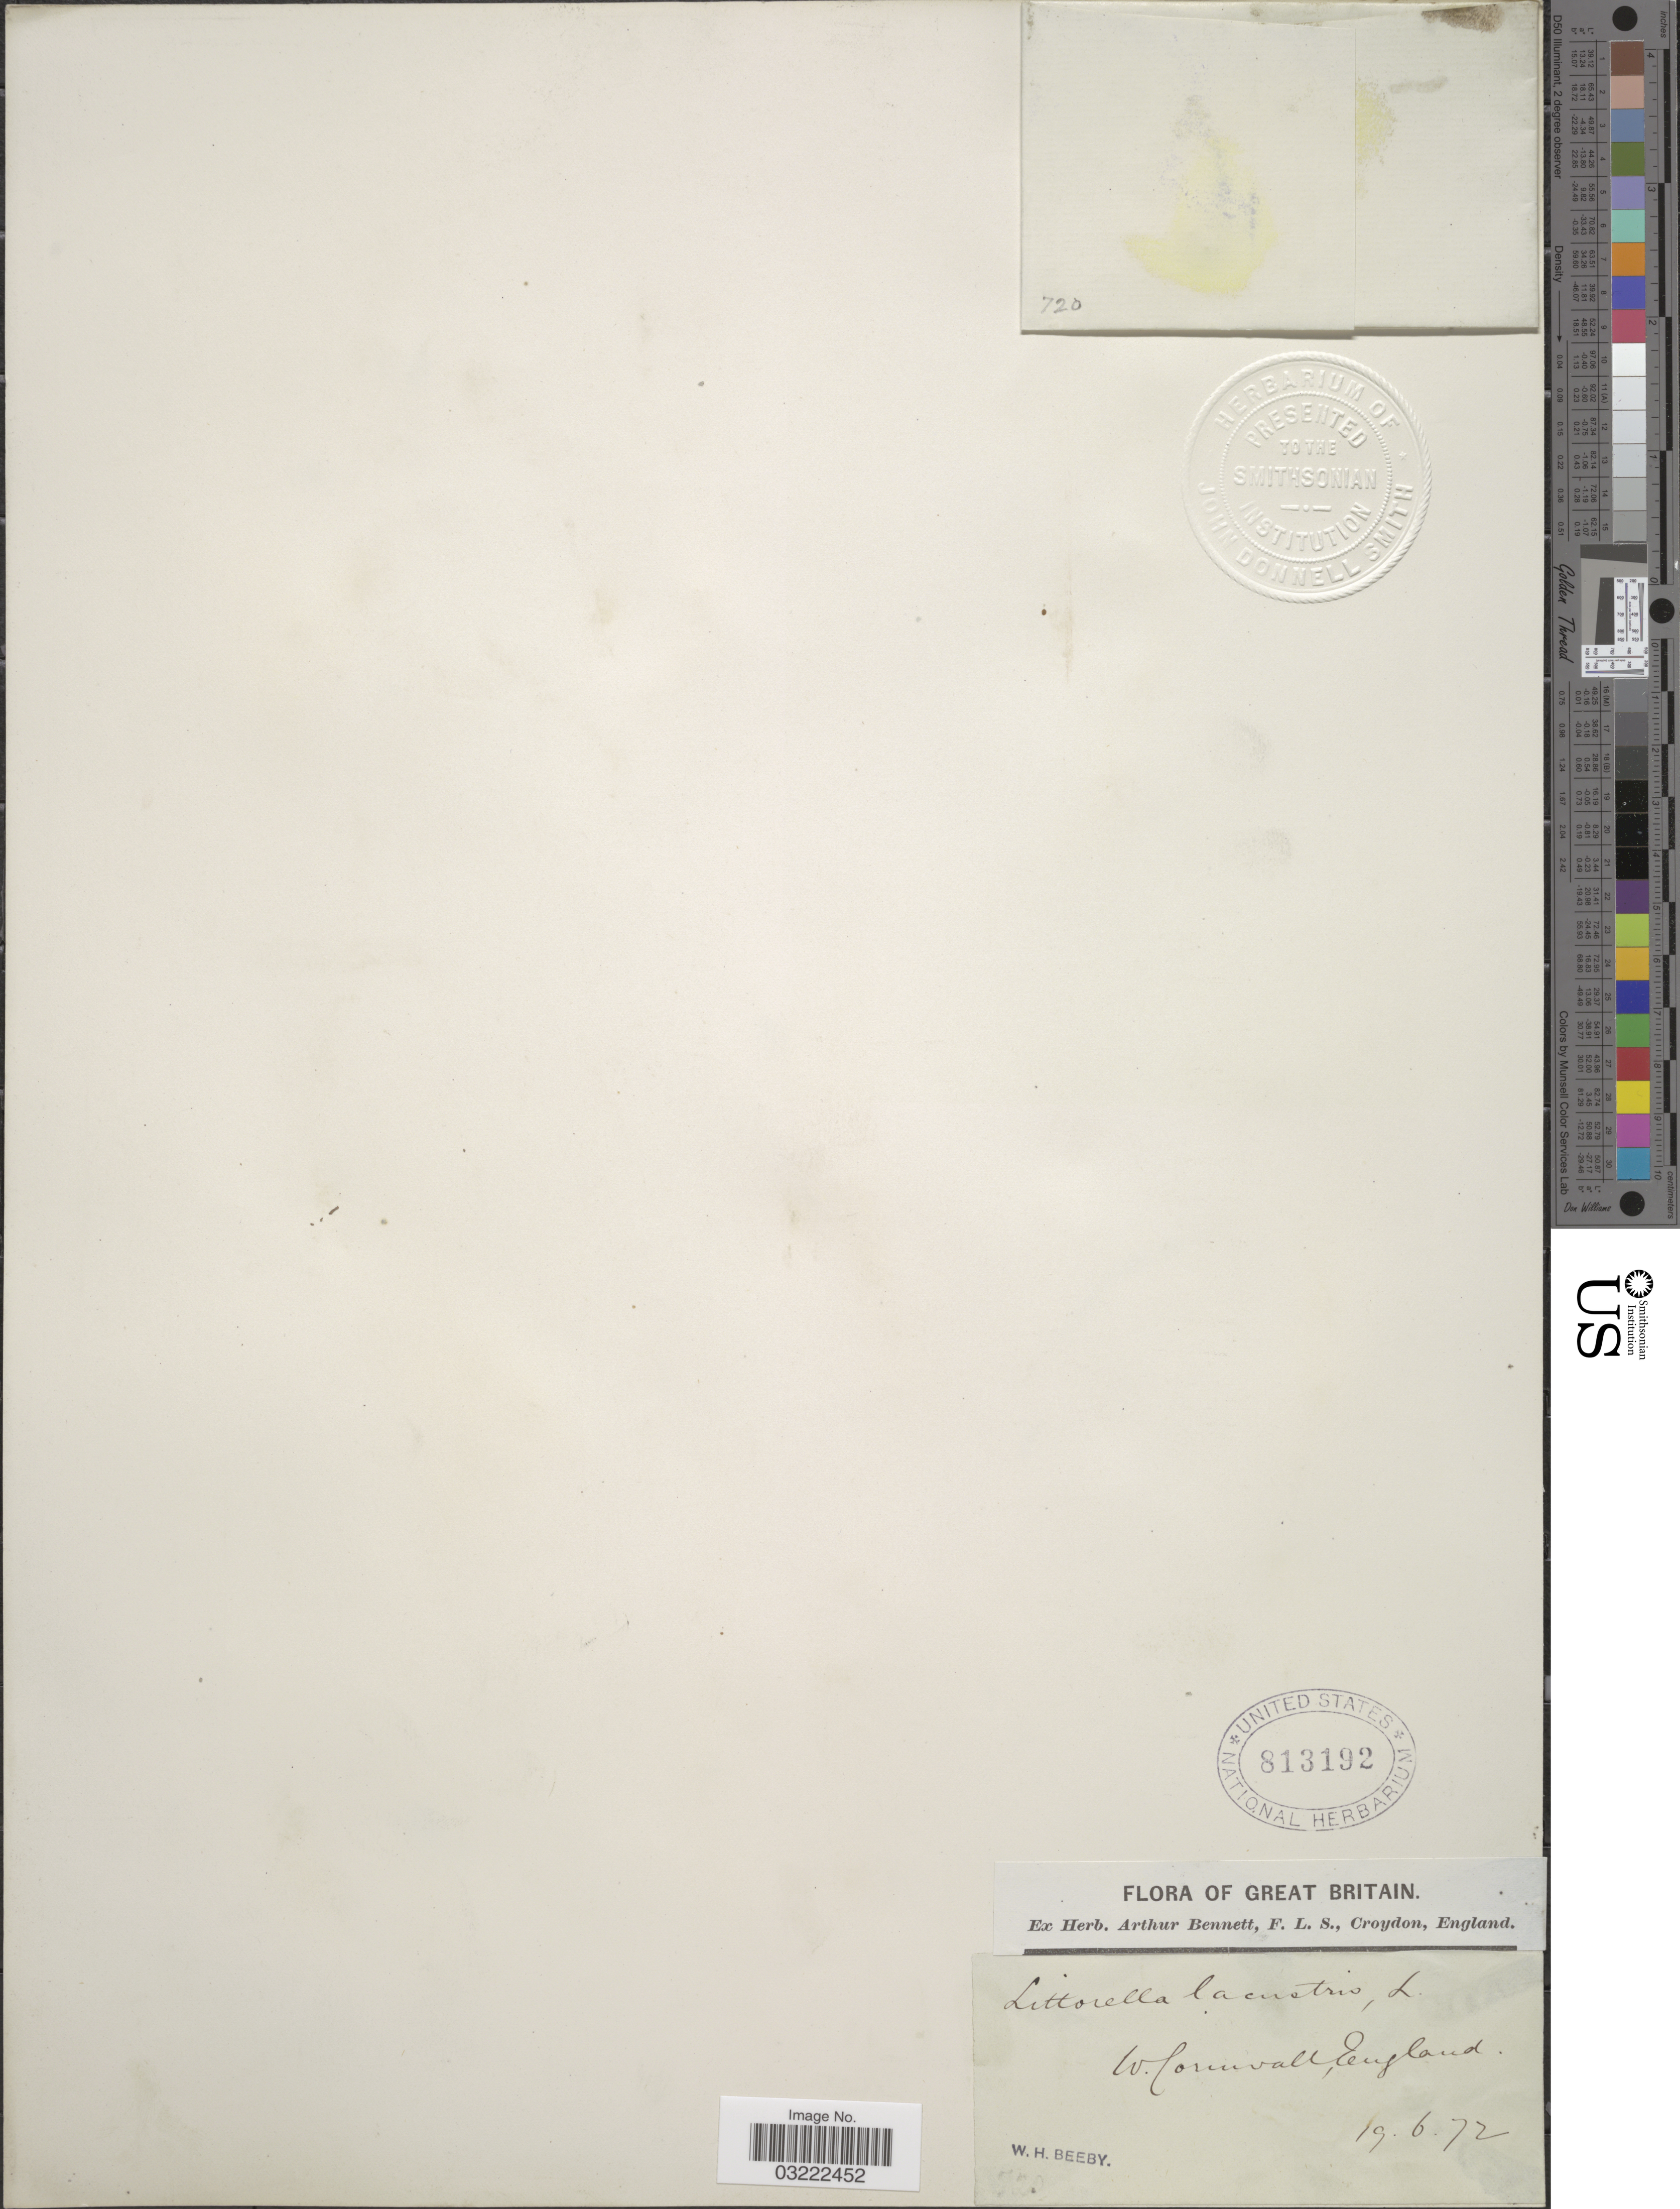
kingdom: Plantae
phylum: Tracheophyta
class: Magnoliopsida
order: Lamiales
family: Plantaginaceae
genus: Littorella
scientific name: Littorella lacustris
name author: L.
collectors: W. Beeby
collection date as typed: Transcribed d/m/y: 19/6/72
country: United Kingdom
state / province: England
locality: Great Britain, W. Cornwall.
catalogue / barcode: US 813192